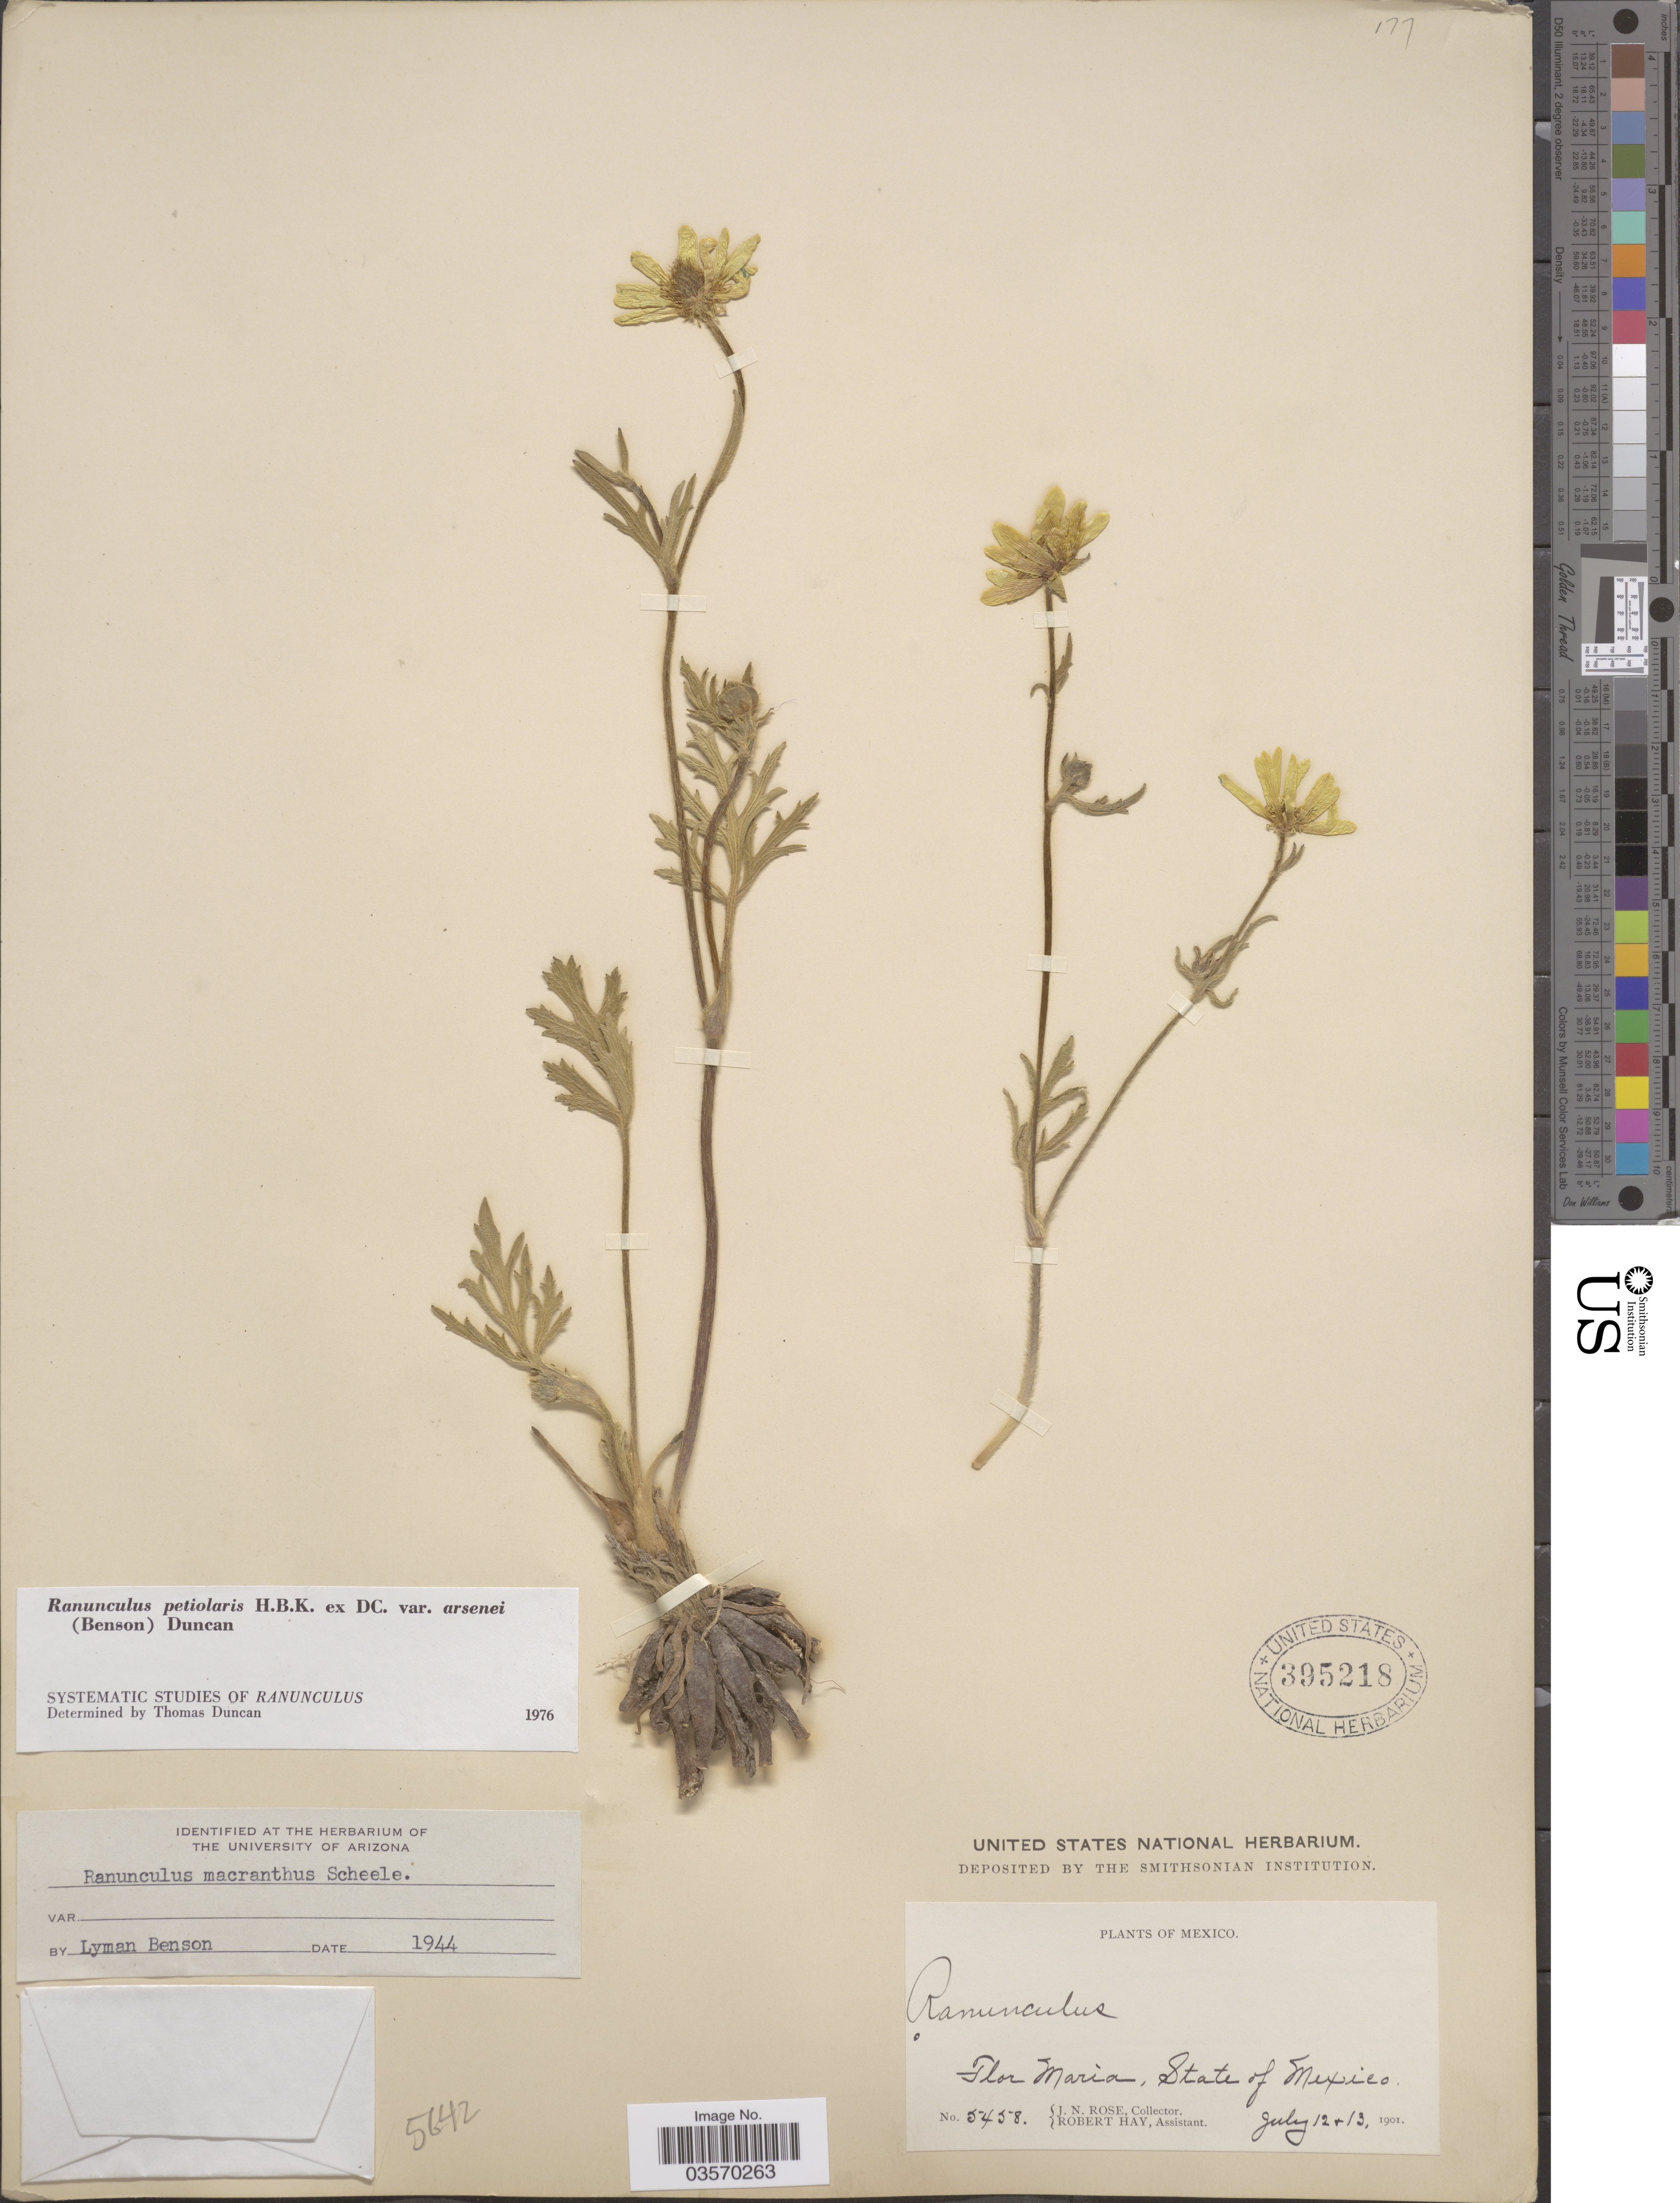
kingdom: Plantae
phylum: Tracheophyta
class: Magnoliopsida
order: Ranunculales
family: Ranunculaceae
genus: Ranunculus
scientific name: Ranunculus petiolaris var. arsenei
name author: (L.D. Benson) Duncan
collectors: J. N. Rose & R. Hay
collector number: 5458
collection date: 1901-07-12/1901-07-13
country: Mexico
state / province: México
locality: Flor Maria.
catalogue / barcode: US 395218